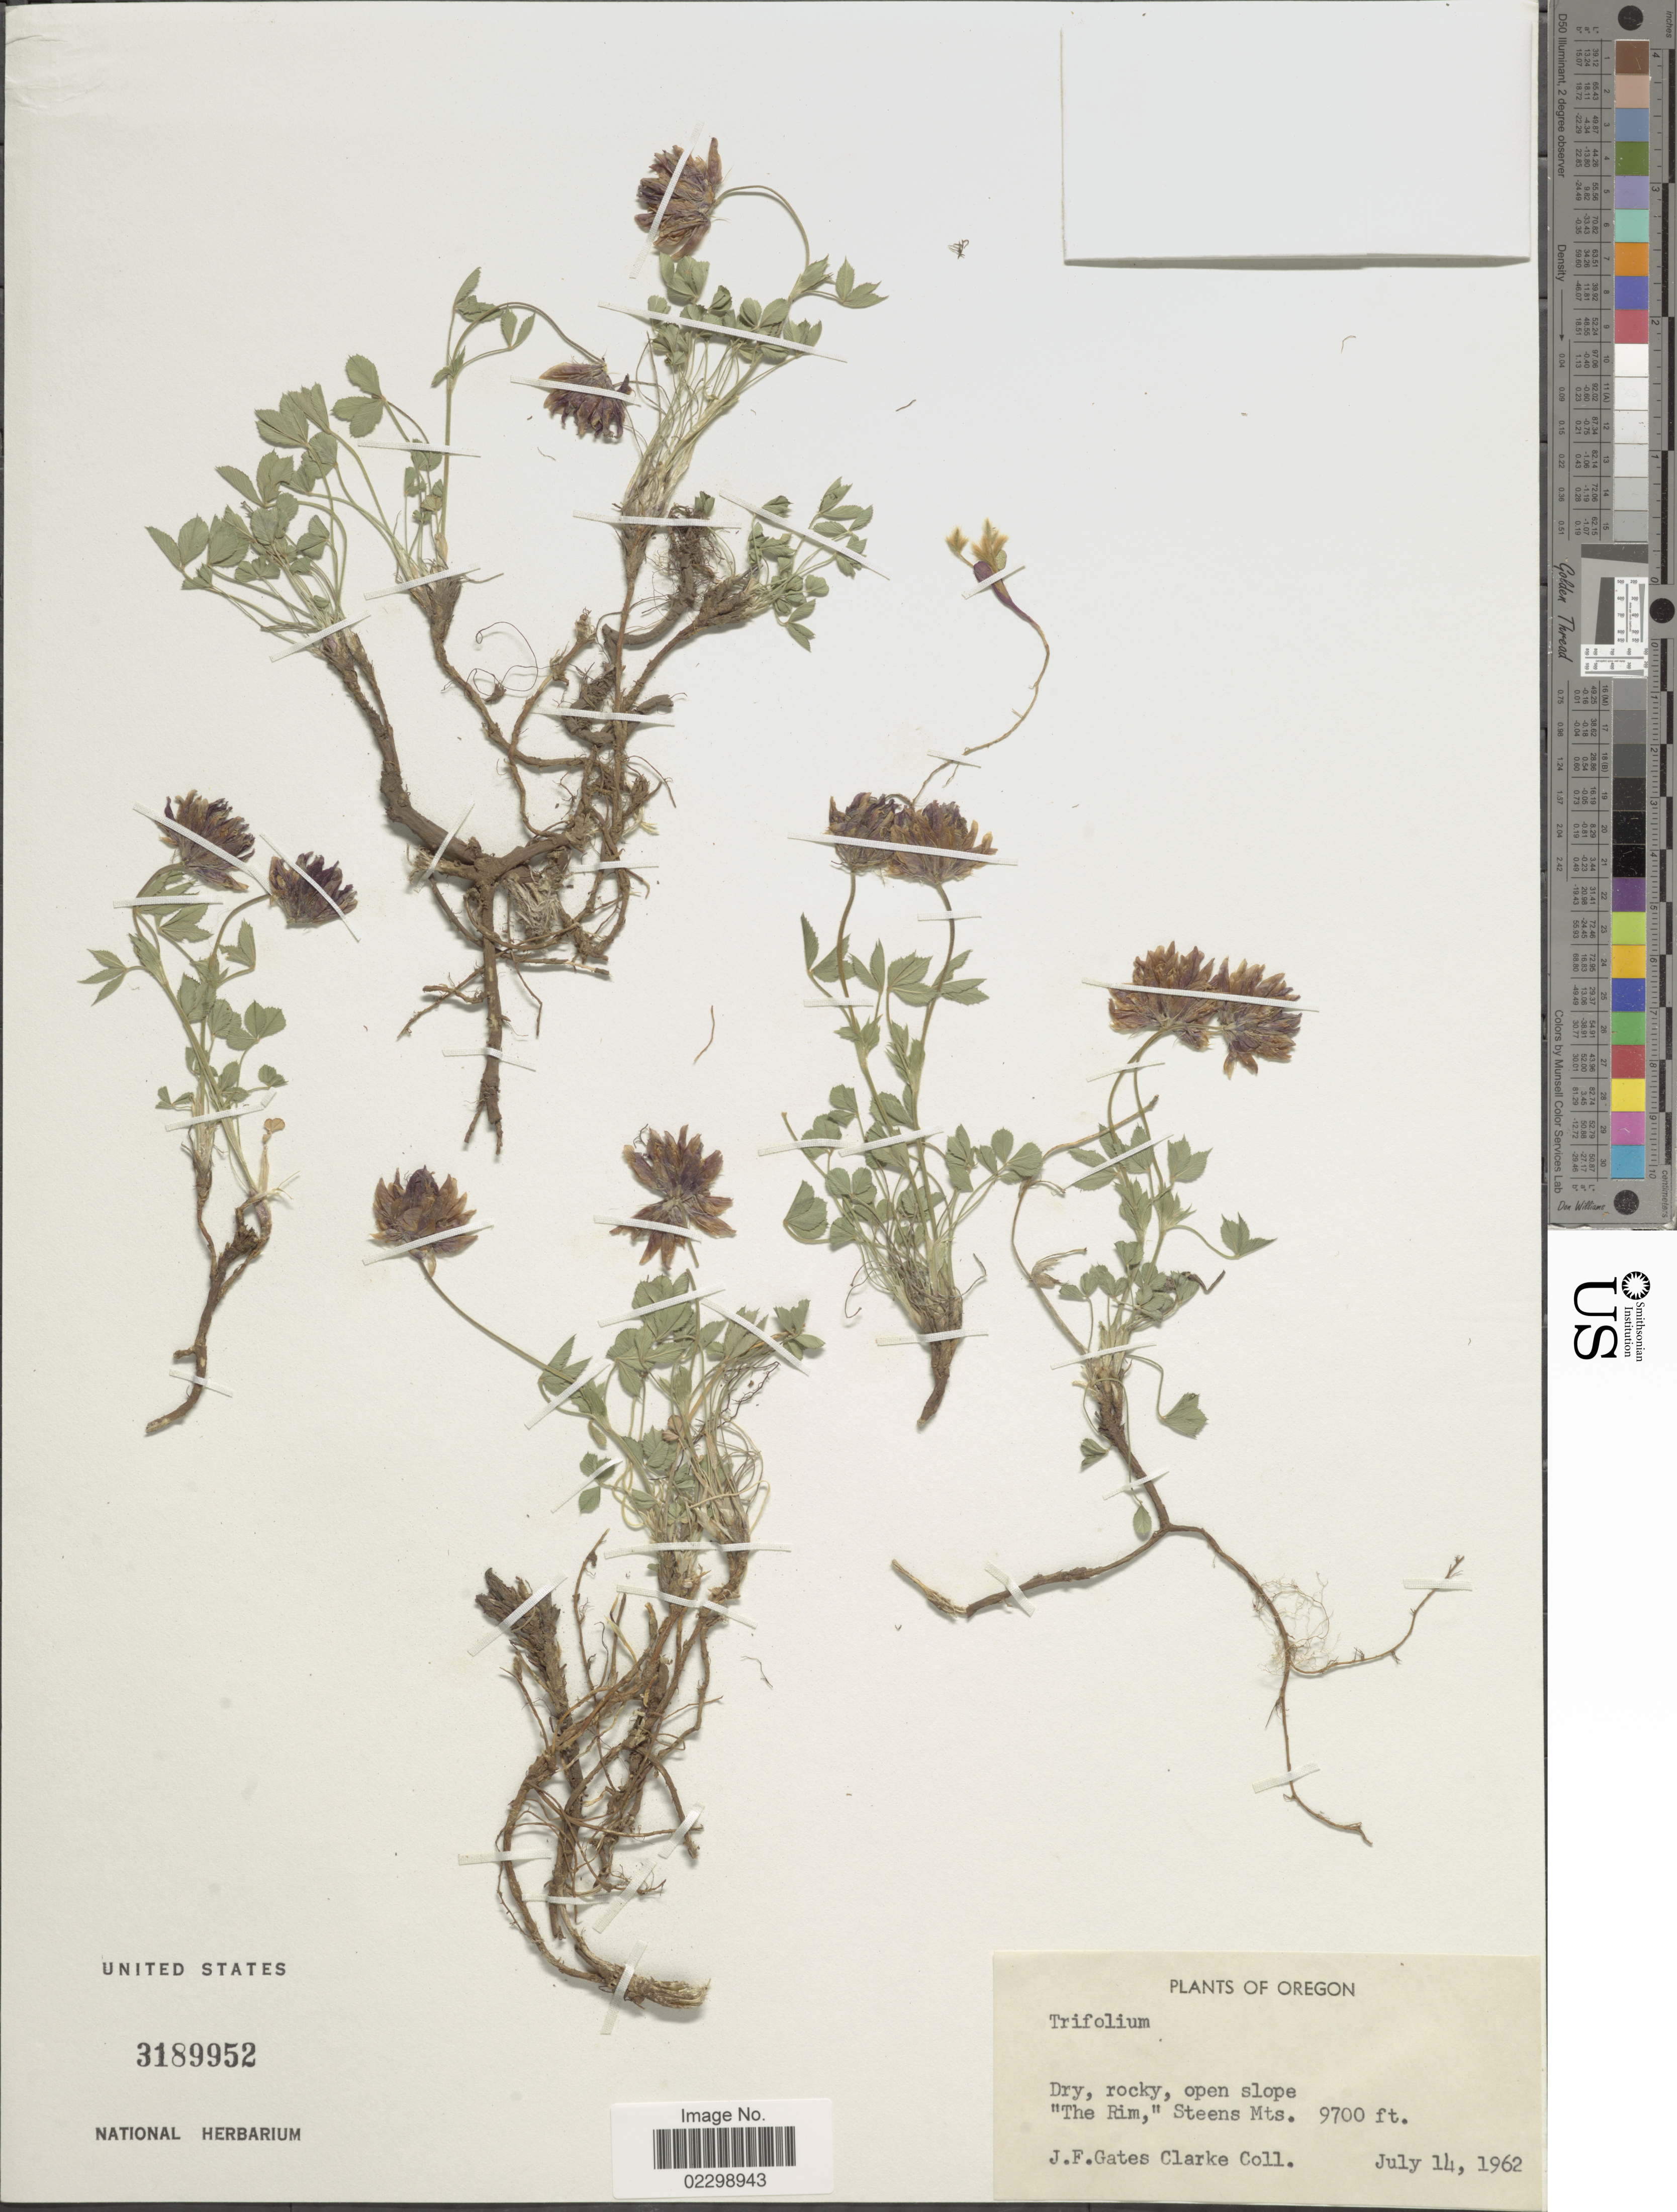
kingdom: Plantae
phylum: Tracheophyta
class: Magnoliopsida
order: Fabales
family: Fabaceae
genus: Trifolium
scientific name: Trifolium strictum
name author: L.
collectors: J. F. Gates-Clarke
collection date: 1962-07-14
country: United States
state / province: Oregon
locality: Dry, rocky, open slope, "The Rim", Steens Mts.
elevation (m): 2957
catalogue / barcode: US 3189952